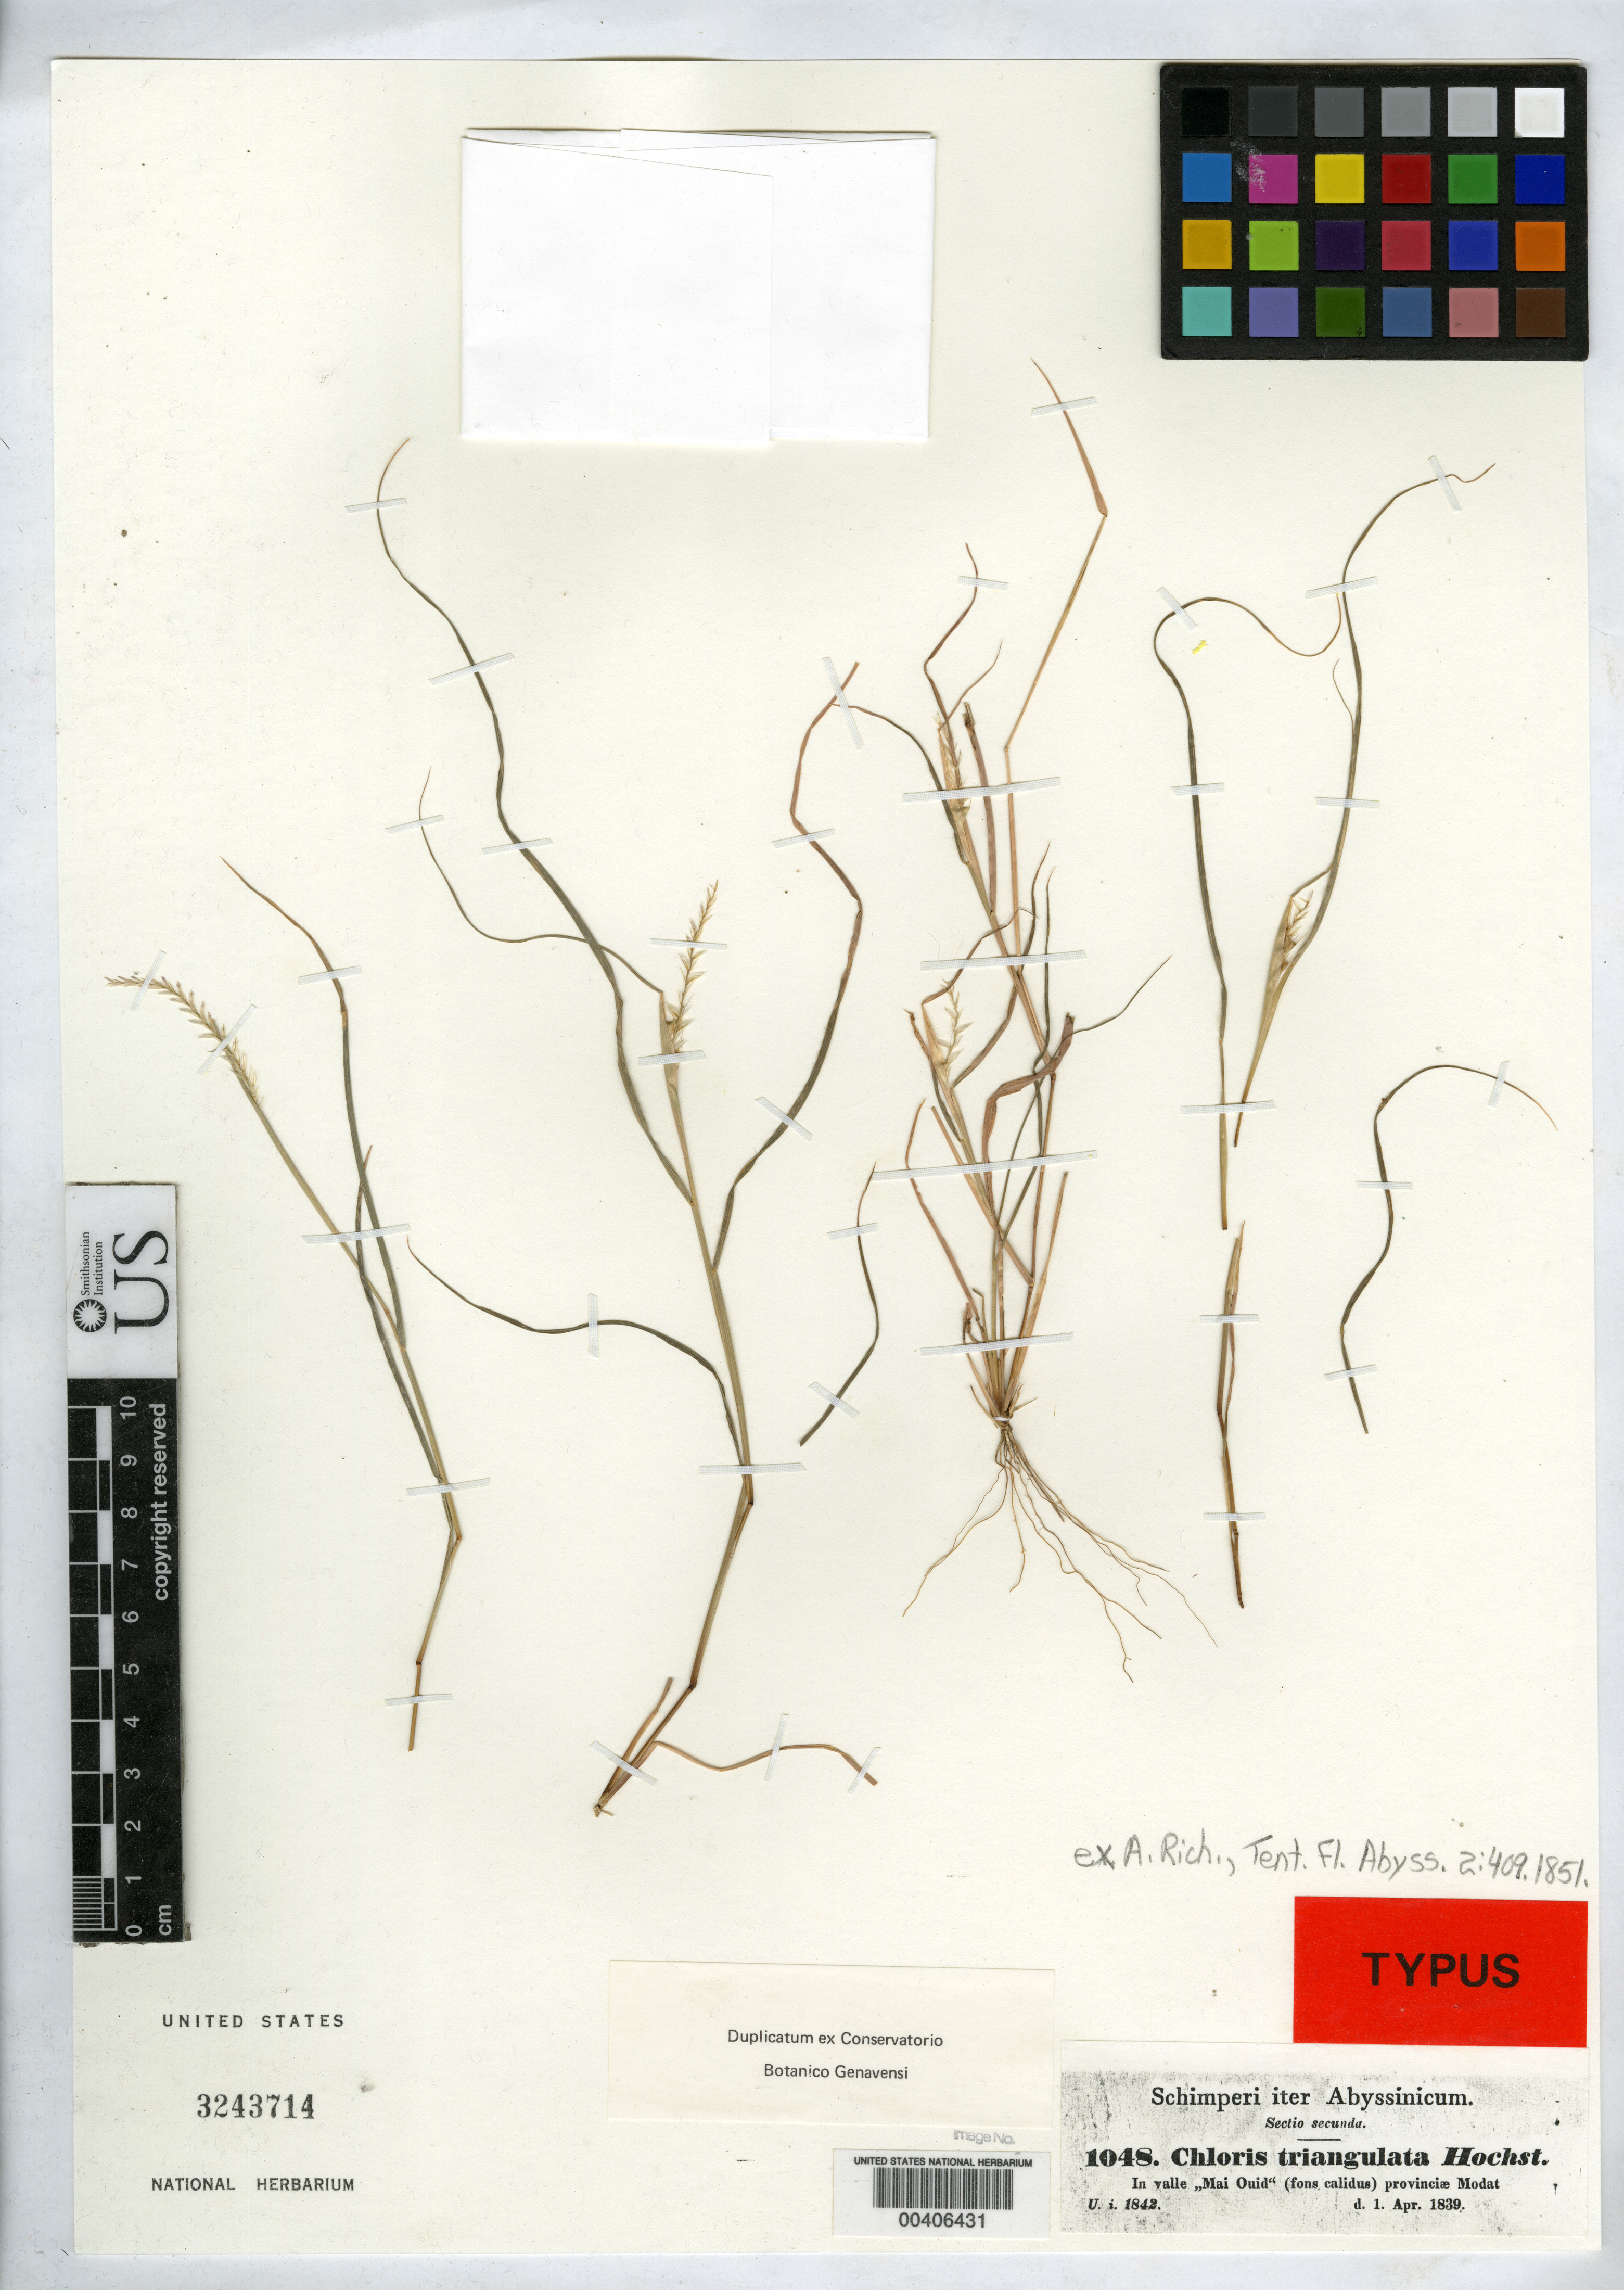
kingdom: Plantae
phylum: Tracheophyta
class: Liliopsida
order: Poales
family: Poaceae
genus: Chloris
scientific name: Chloris triangulata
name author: Hochst. ex A. Rich.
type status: Isotype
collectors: G. W. Schimper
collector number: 1048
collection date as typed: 01 Apr 1839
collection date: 1839-04-01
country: Ethiopia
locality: In Valle Mai Ouid, Modat Prov.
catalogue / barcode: US 3243714